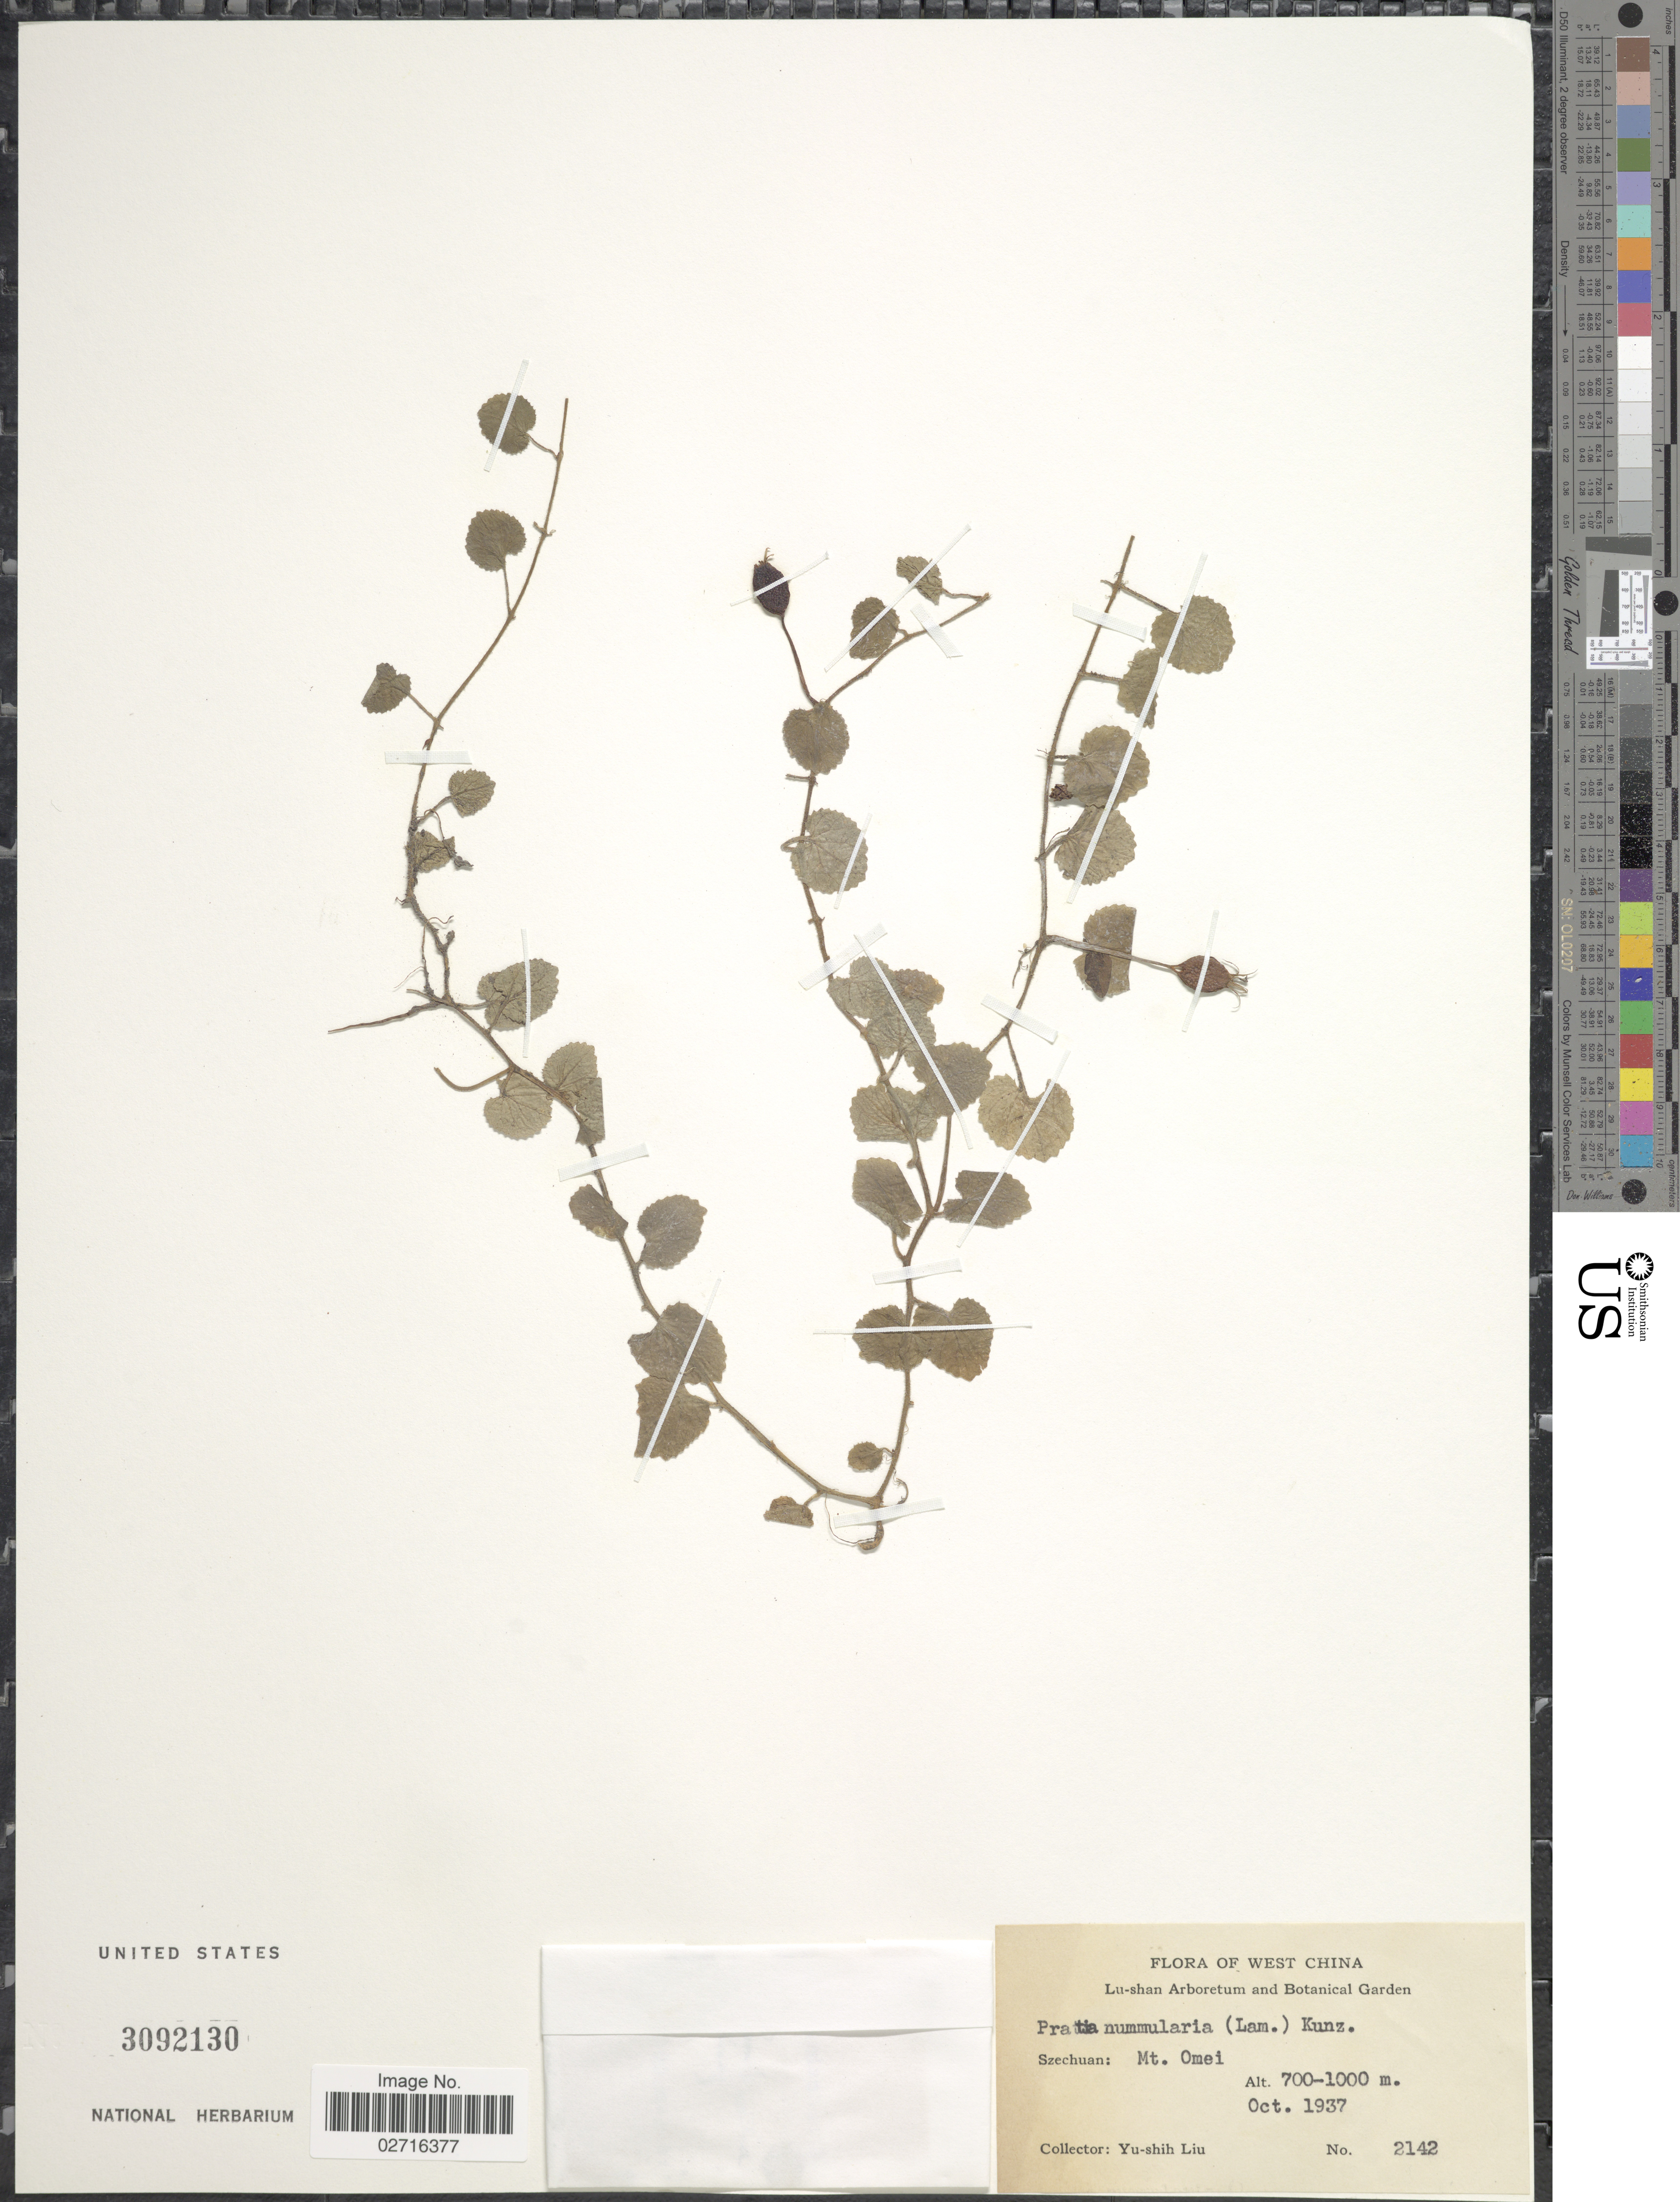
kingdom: Plantae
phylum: Tracheophyta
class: Magnoliopsida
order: Asterales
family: Campanulaceae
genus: Pratia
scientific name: Pratia nummularia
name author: (Lam.) A. Braun & Asch.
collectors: Y.-S. Liu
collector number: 2142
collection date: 1937-10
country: China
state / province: Sichuan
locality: West China, Szechuan: Mt Omei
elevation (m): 700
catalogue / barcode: US 3092130